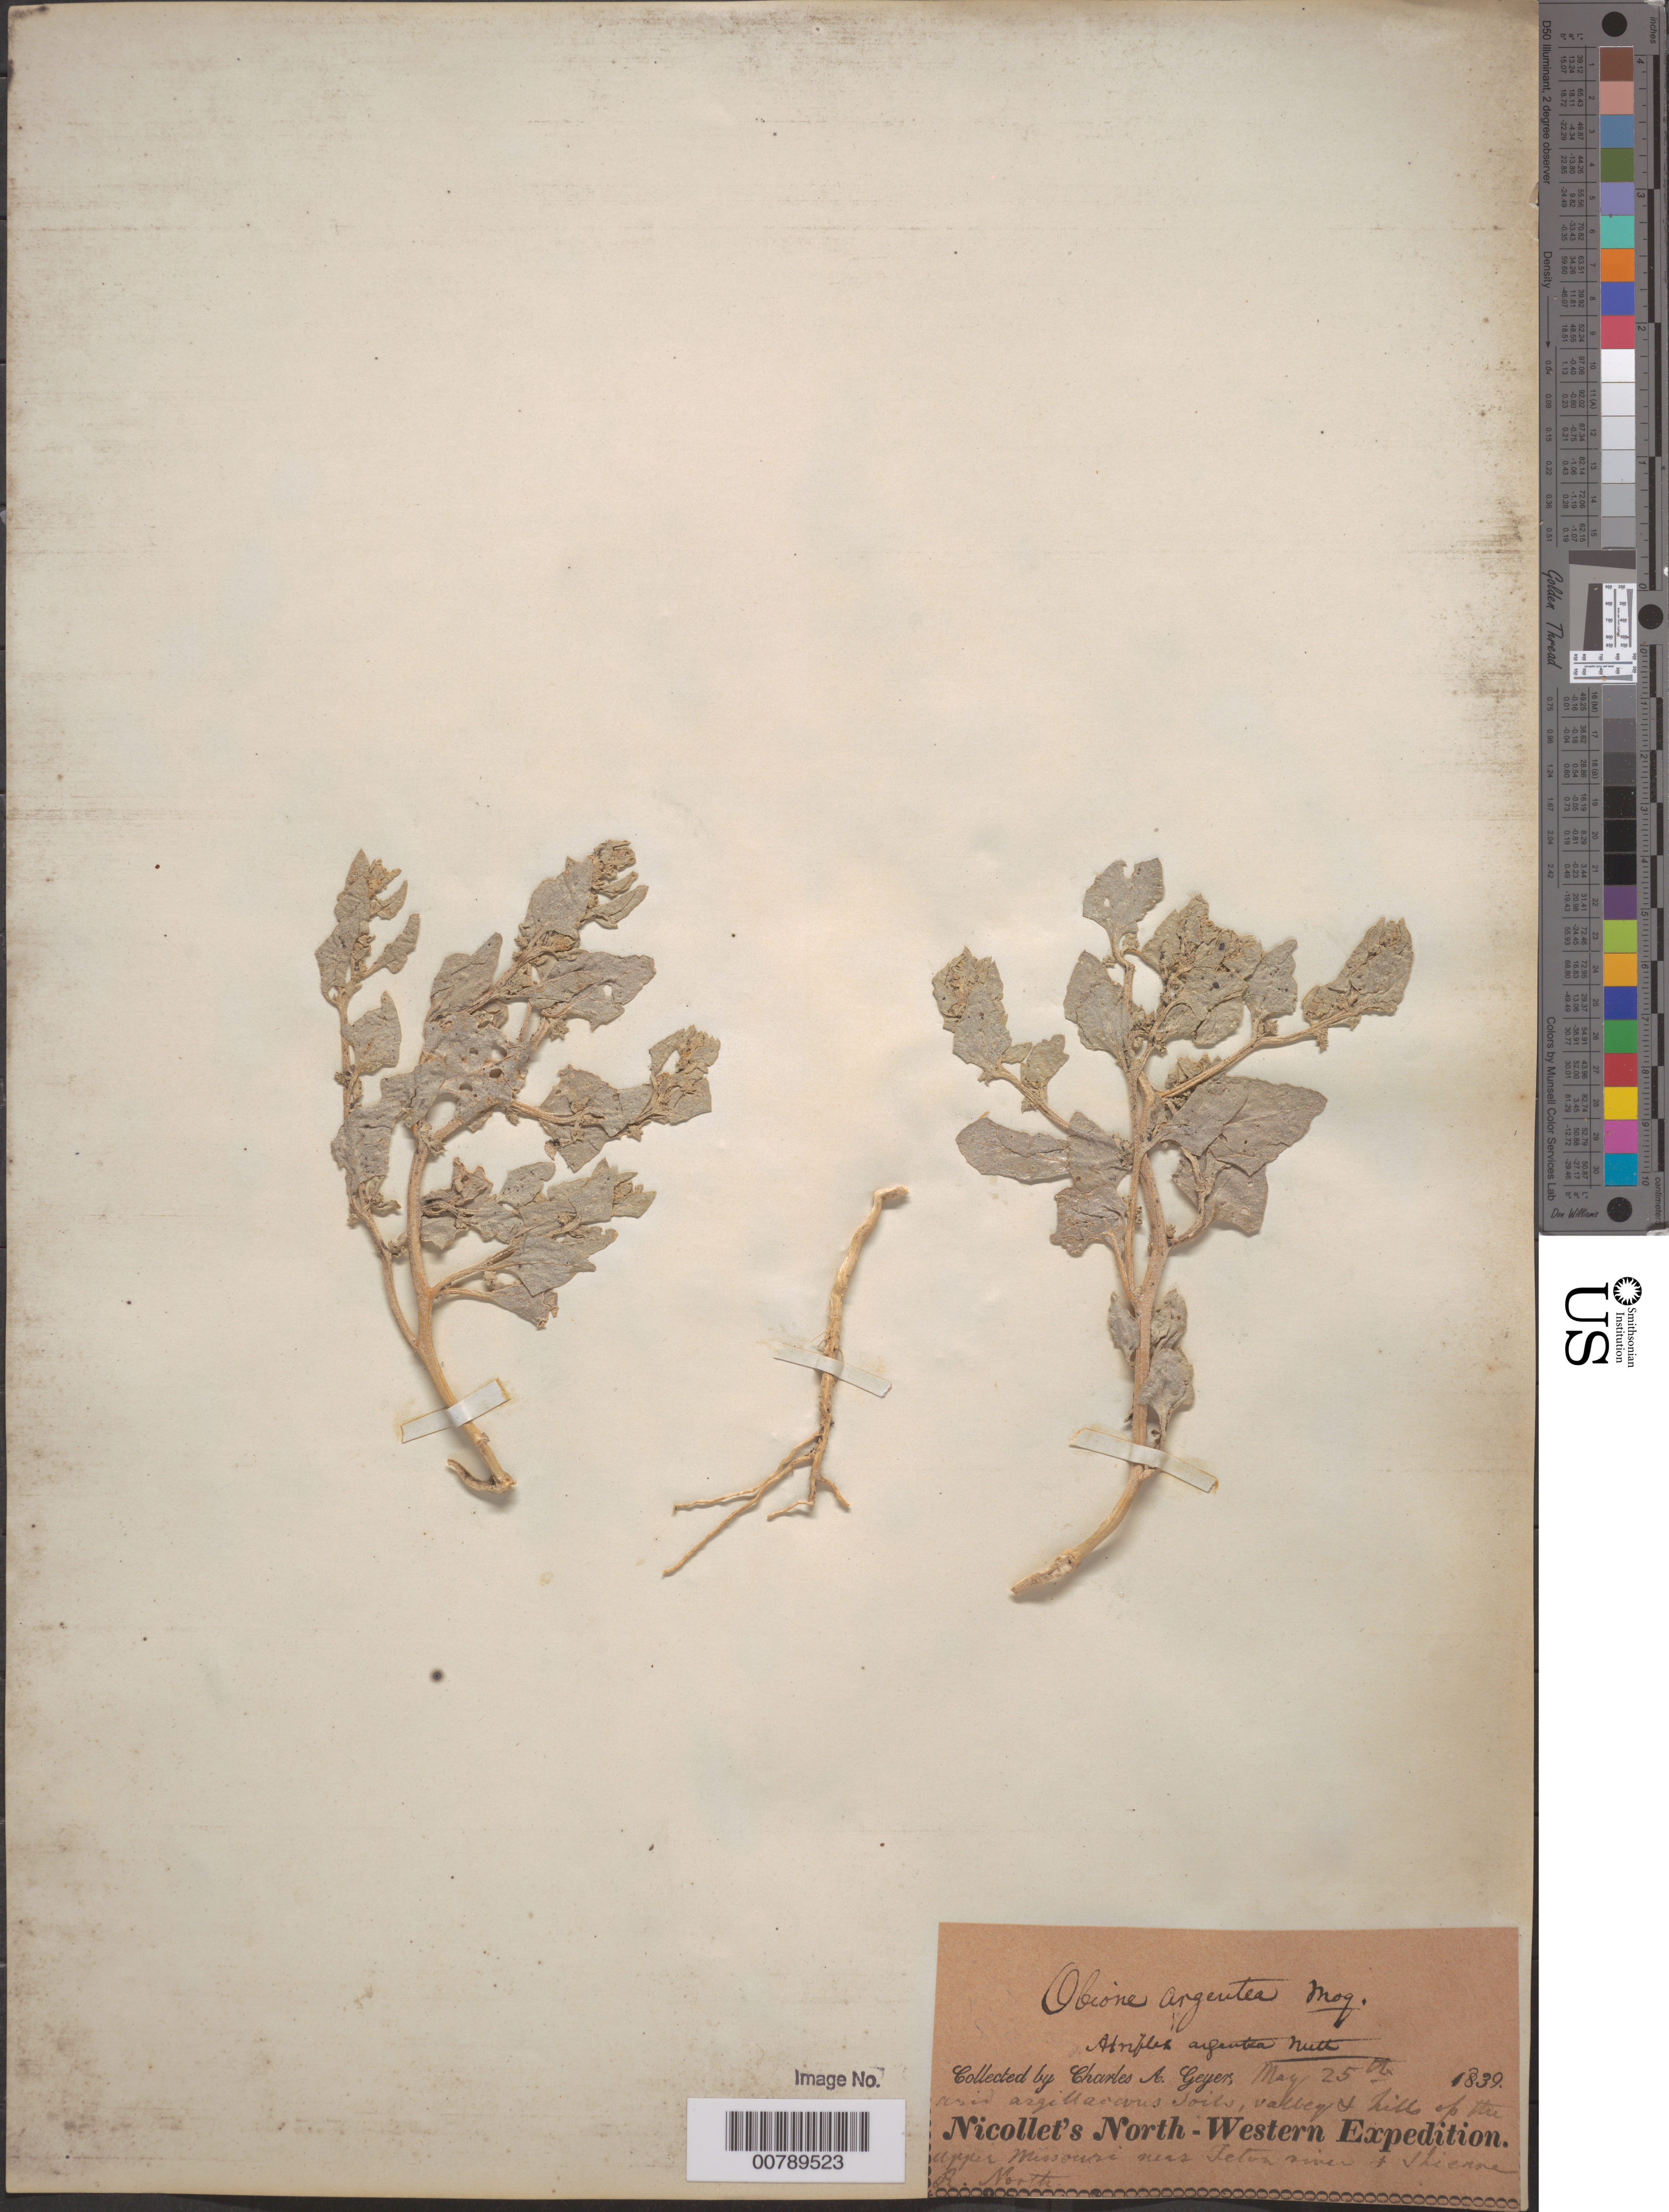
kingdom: Plantae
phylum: Tracheophyta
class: Magnoliopsida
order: Caryophyllales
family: Amaranthaceae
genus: Atriplex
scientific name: Atriplex argentea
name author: Nutt.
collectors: C. A. Geyer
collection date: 1839-05-25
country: United States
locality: Valley & hills on the upper Missouri near Teton river & Shienne R. North. North-Western.